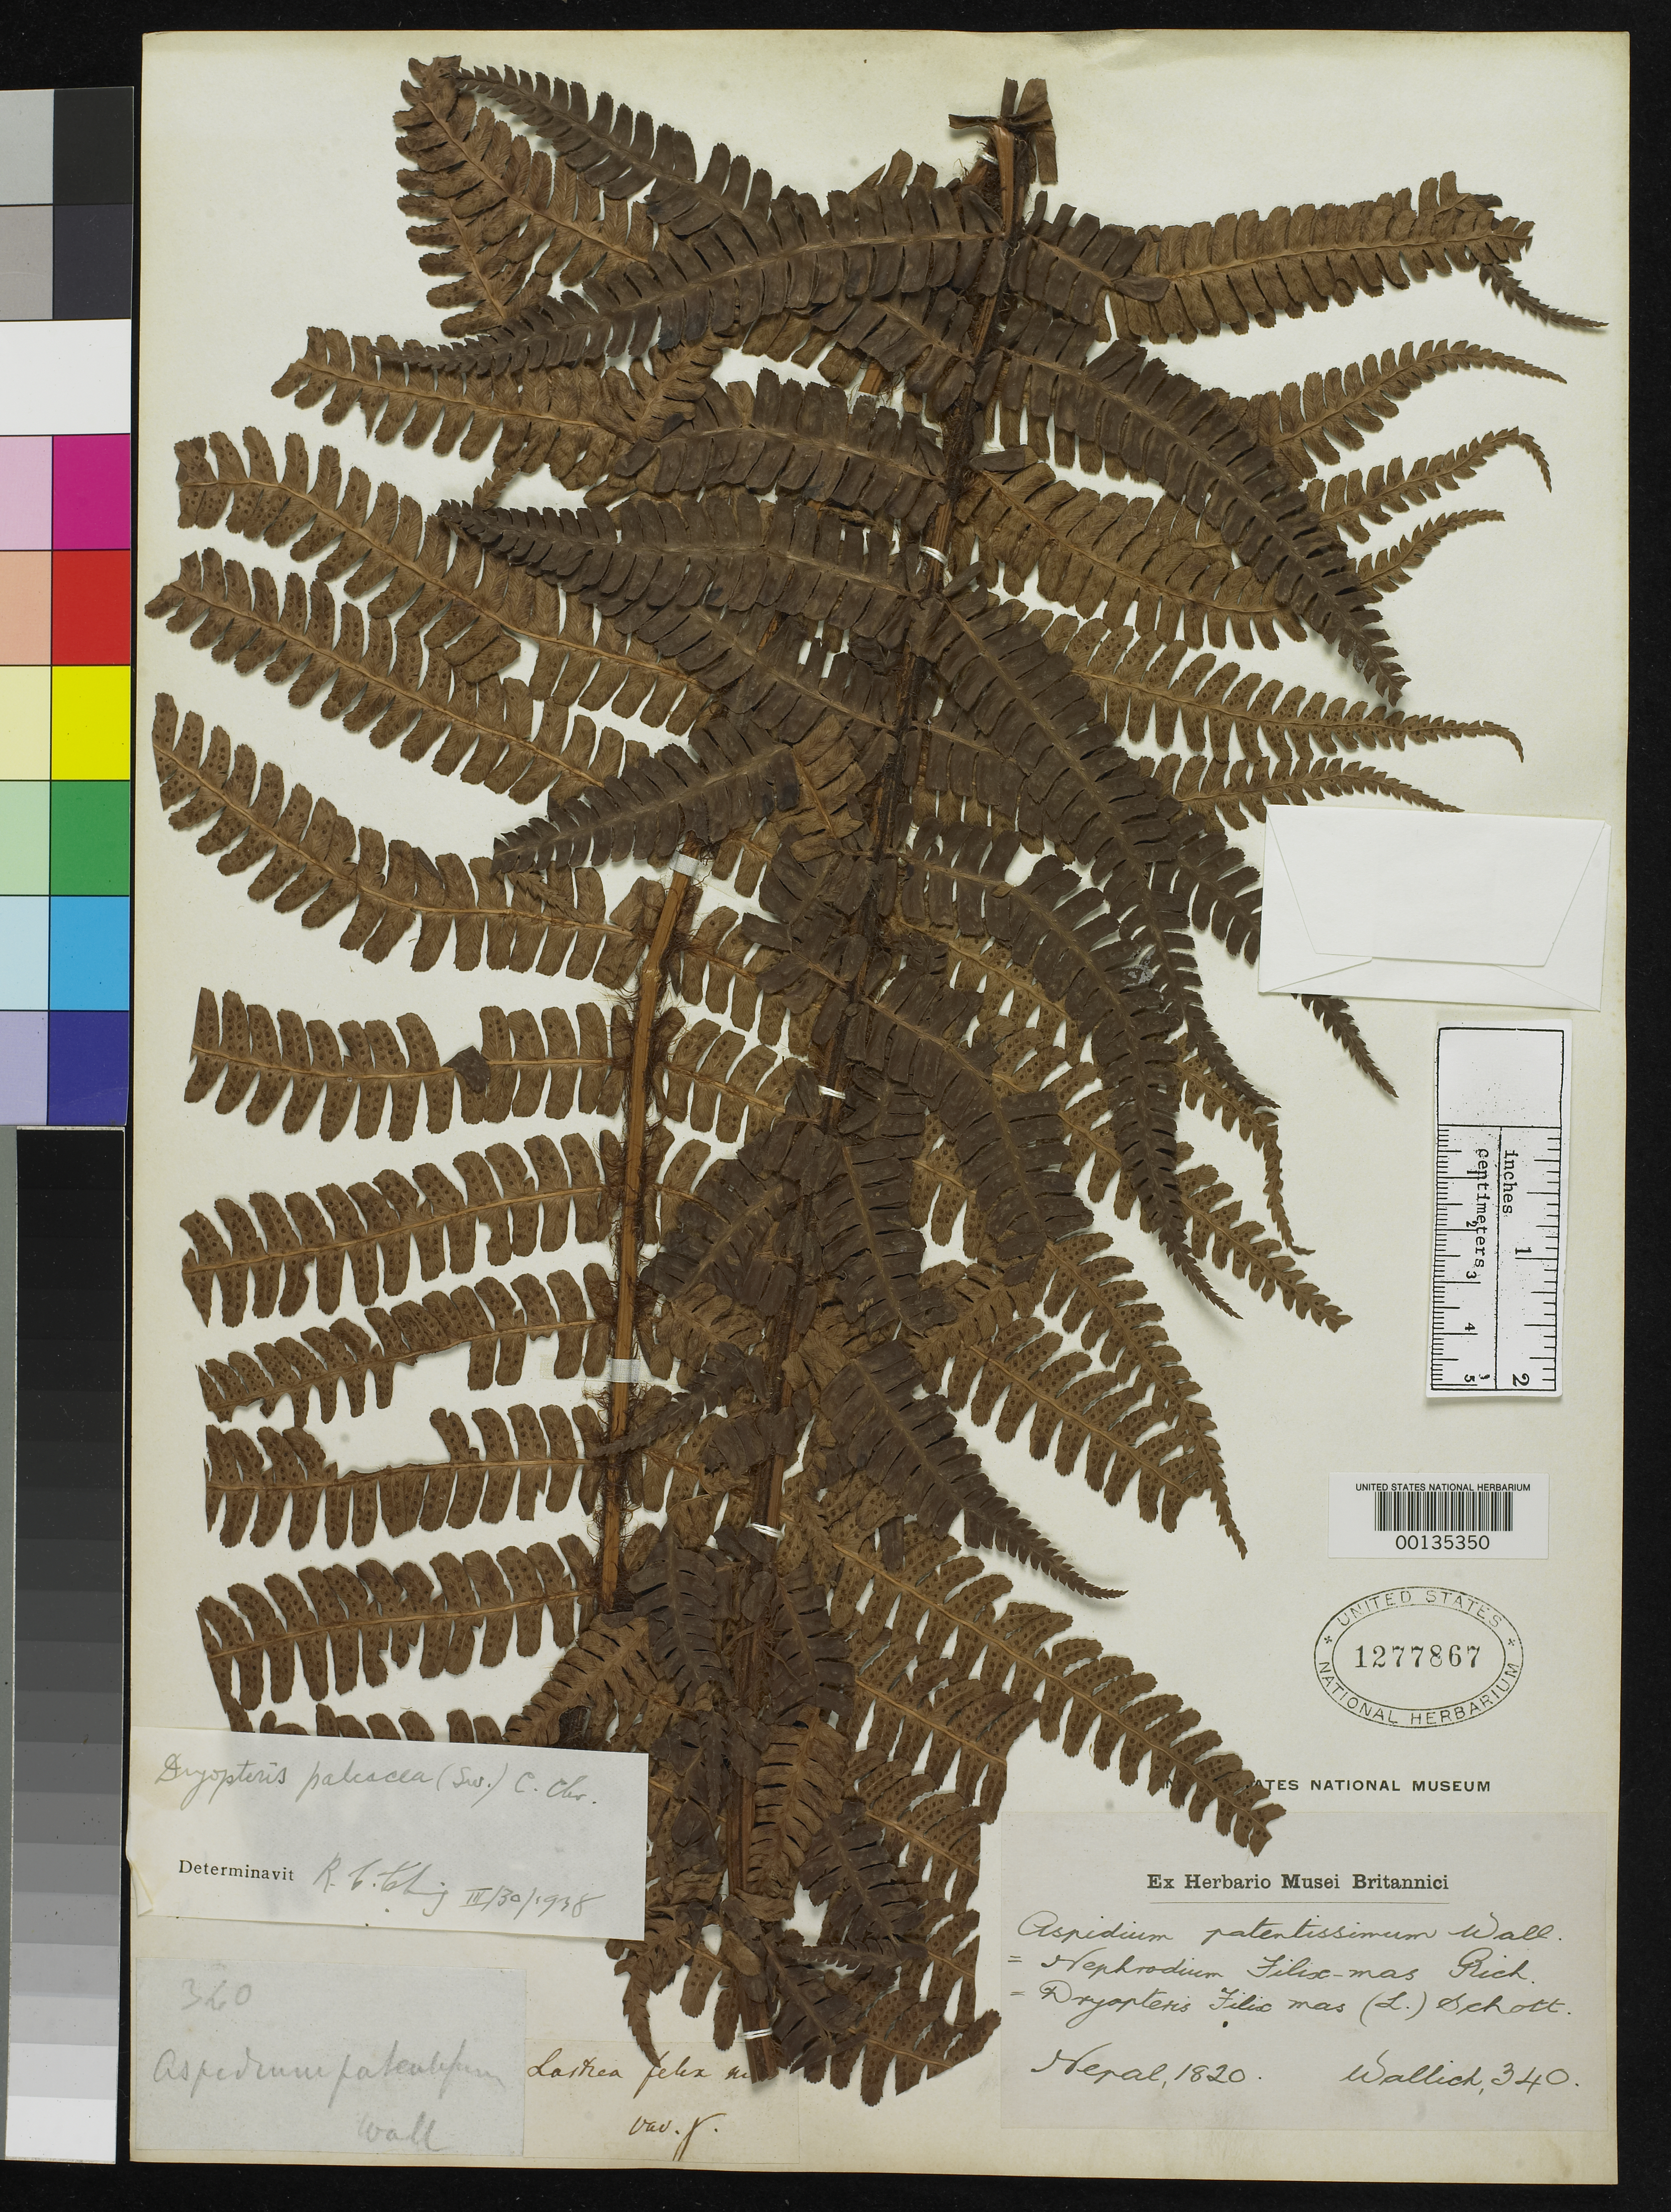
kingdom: Plantae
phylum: Tracheophyta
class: Polypodiopsida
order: Polypodiales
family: Tectariaceae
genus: Aspidium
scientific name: Aspidium paleaceum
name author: D. Don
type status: Type Collection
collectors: N. Wallich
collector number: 340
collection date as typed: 1820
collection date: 1820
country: Nepal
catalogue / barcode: US 1277867